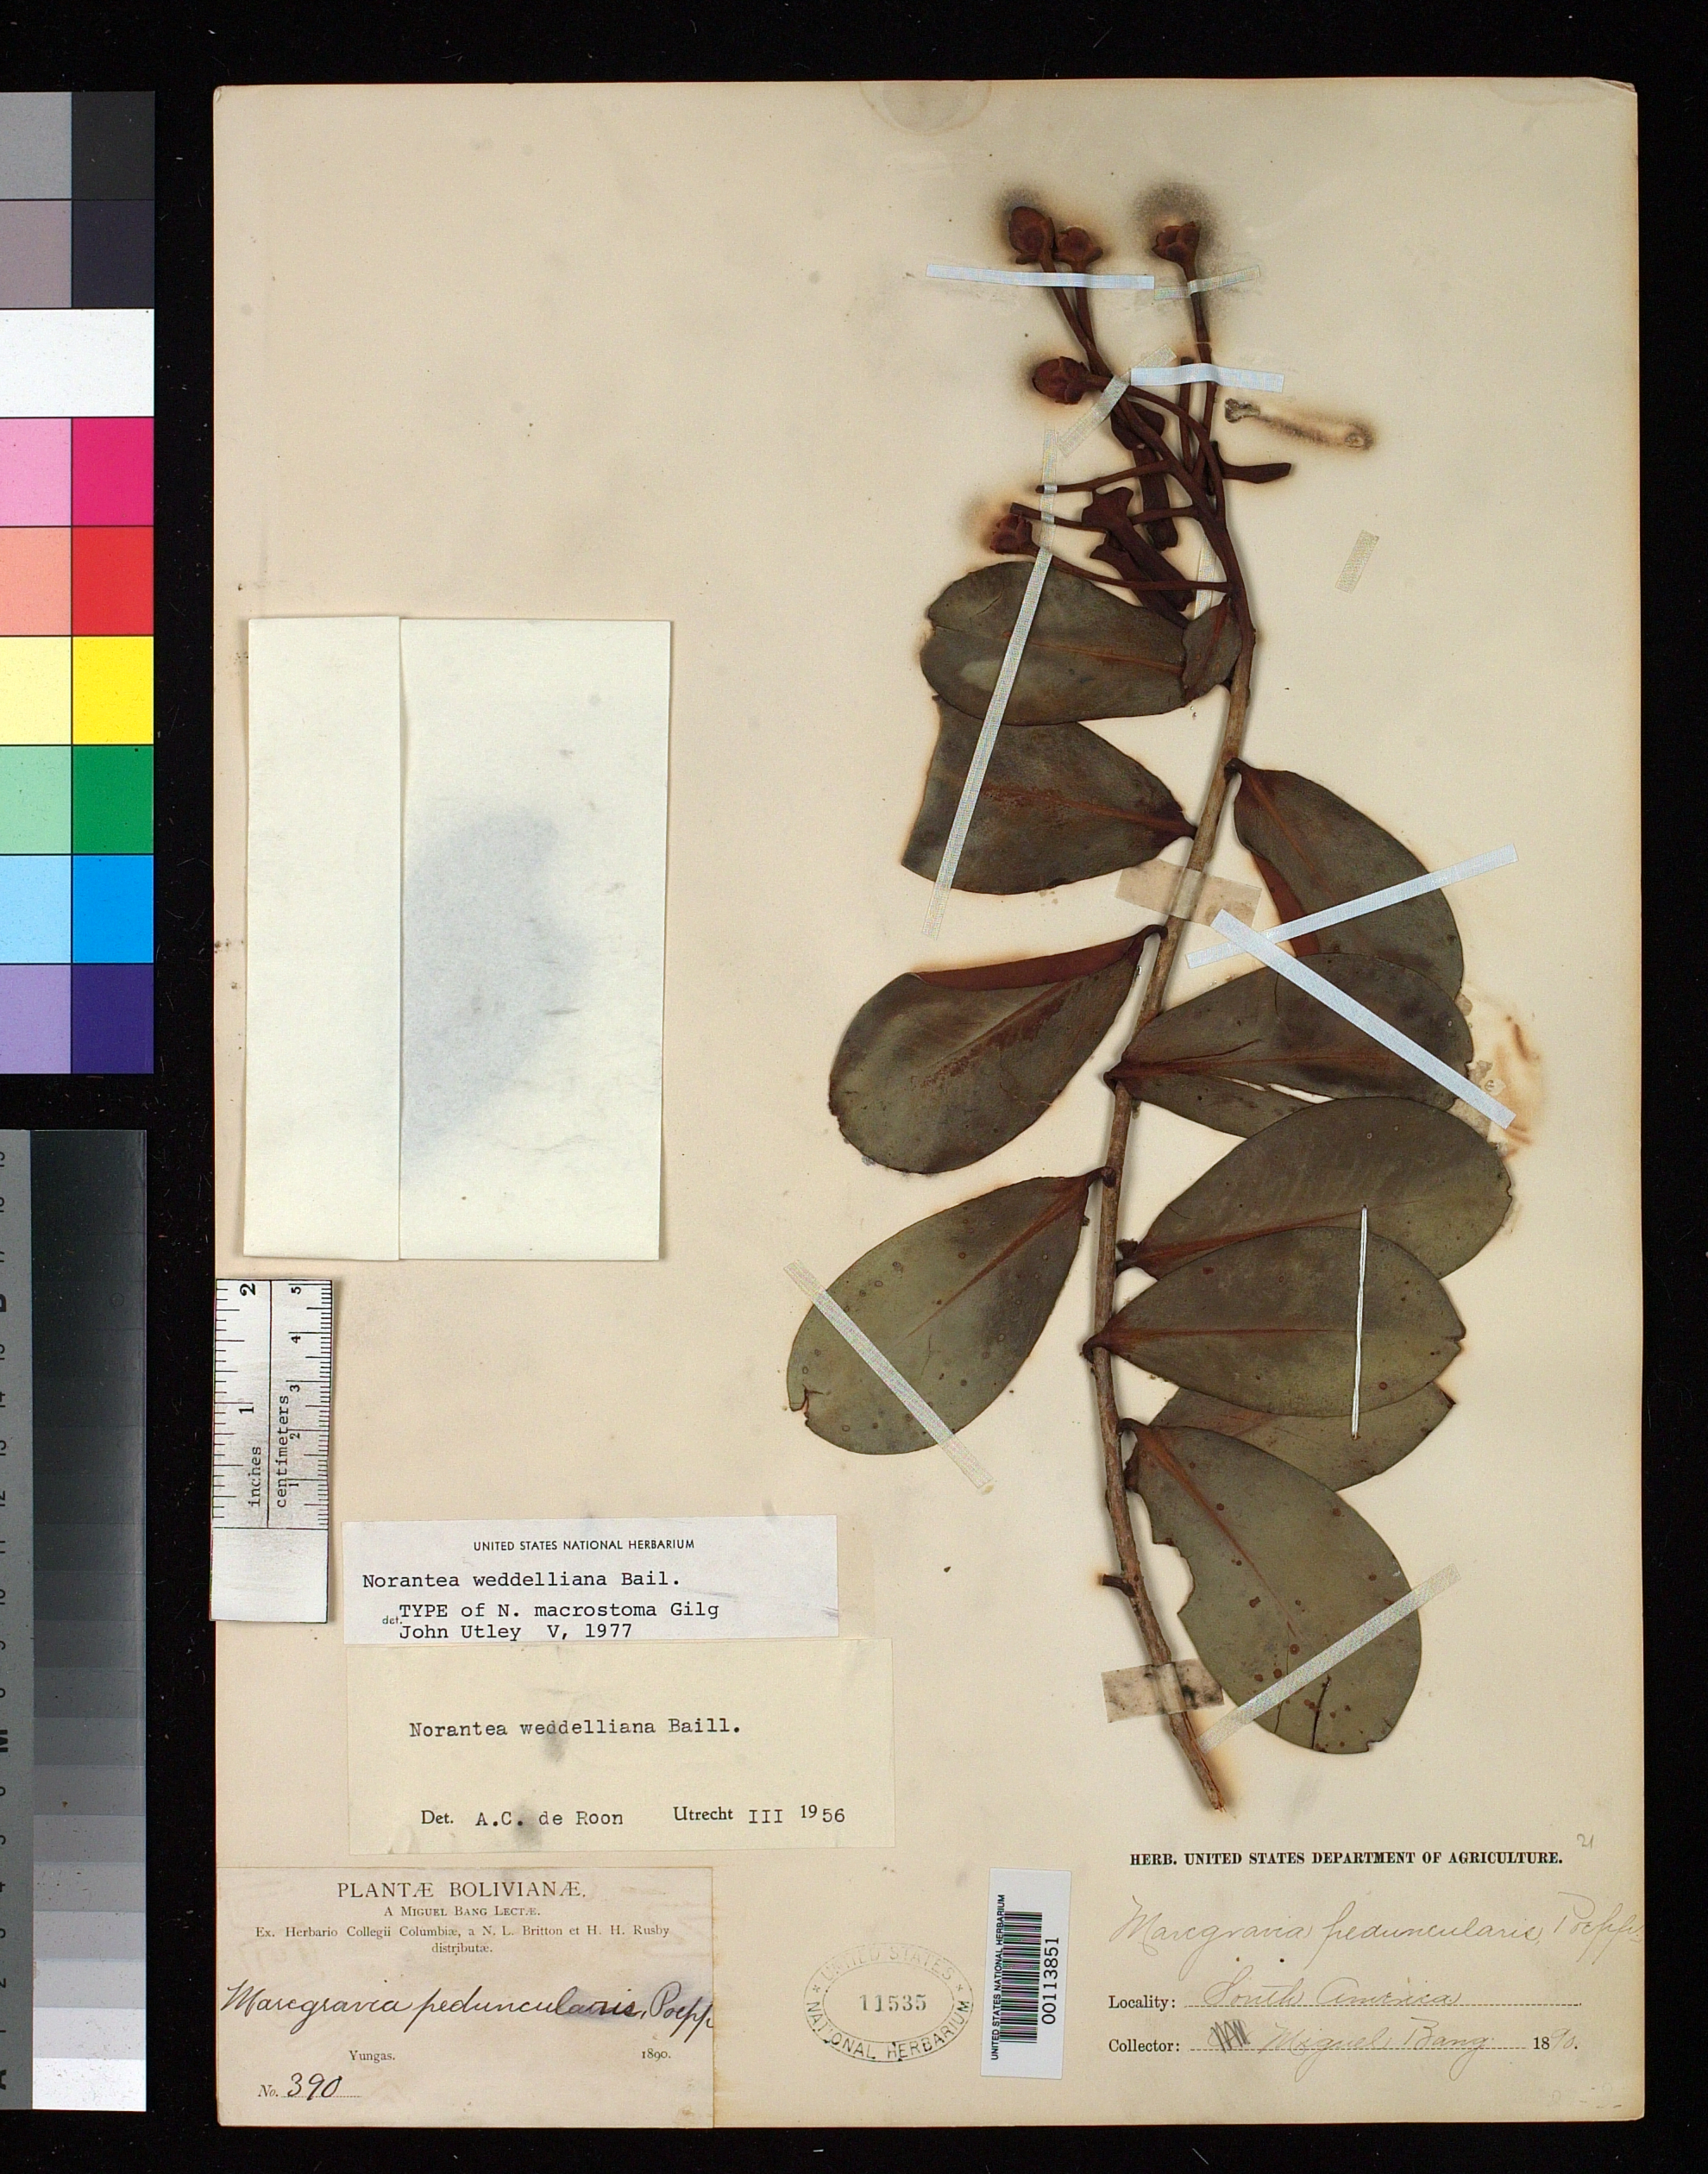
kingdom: Plantae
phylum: Tracheophyta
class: Magnoliopsida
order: Ericales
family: Marcgraviaceae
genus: Norantea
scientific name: Norantea macrostoma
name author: Gilg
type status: Isotype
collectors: M. Bang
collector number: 390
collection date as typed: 1890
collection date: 1890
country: Bolivia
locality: Yungas.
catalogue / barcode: US 11535